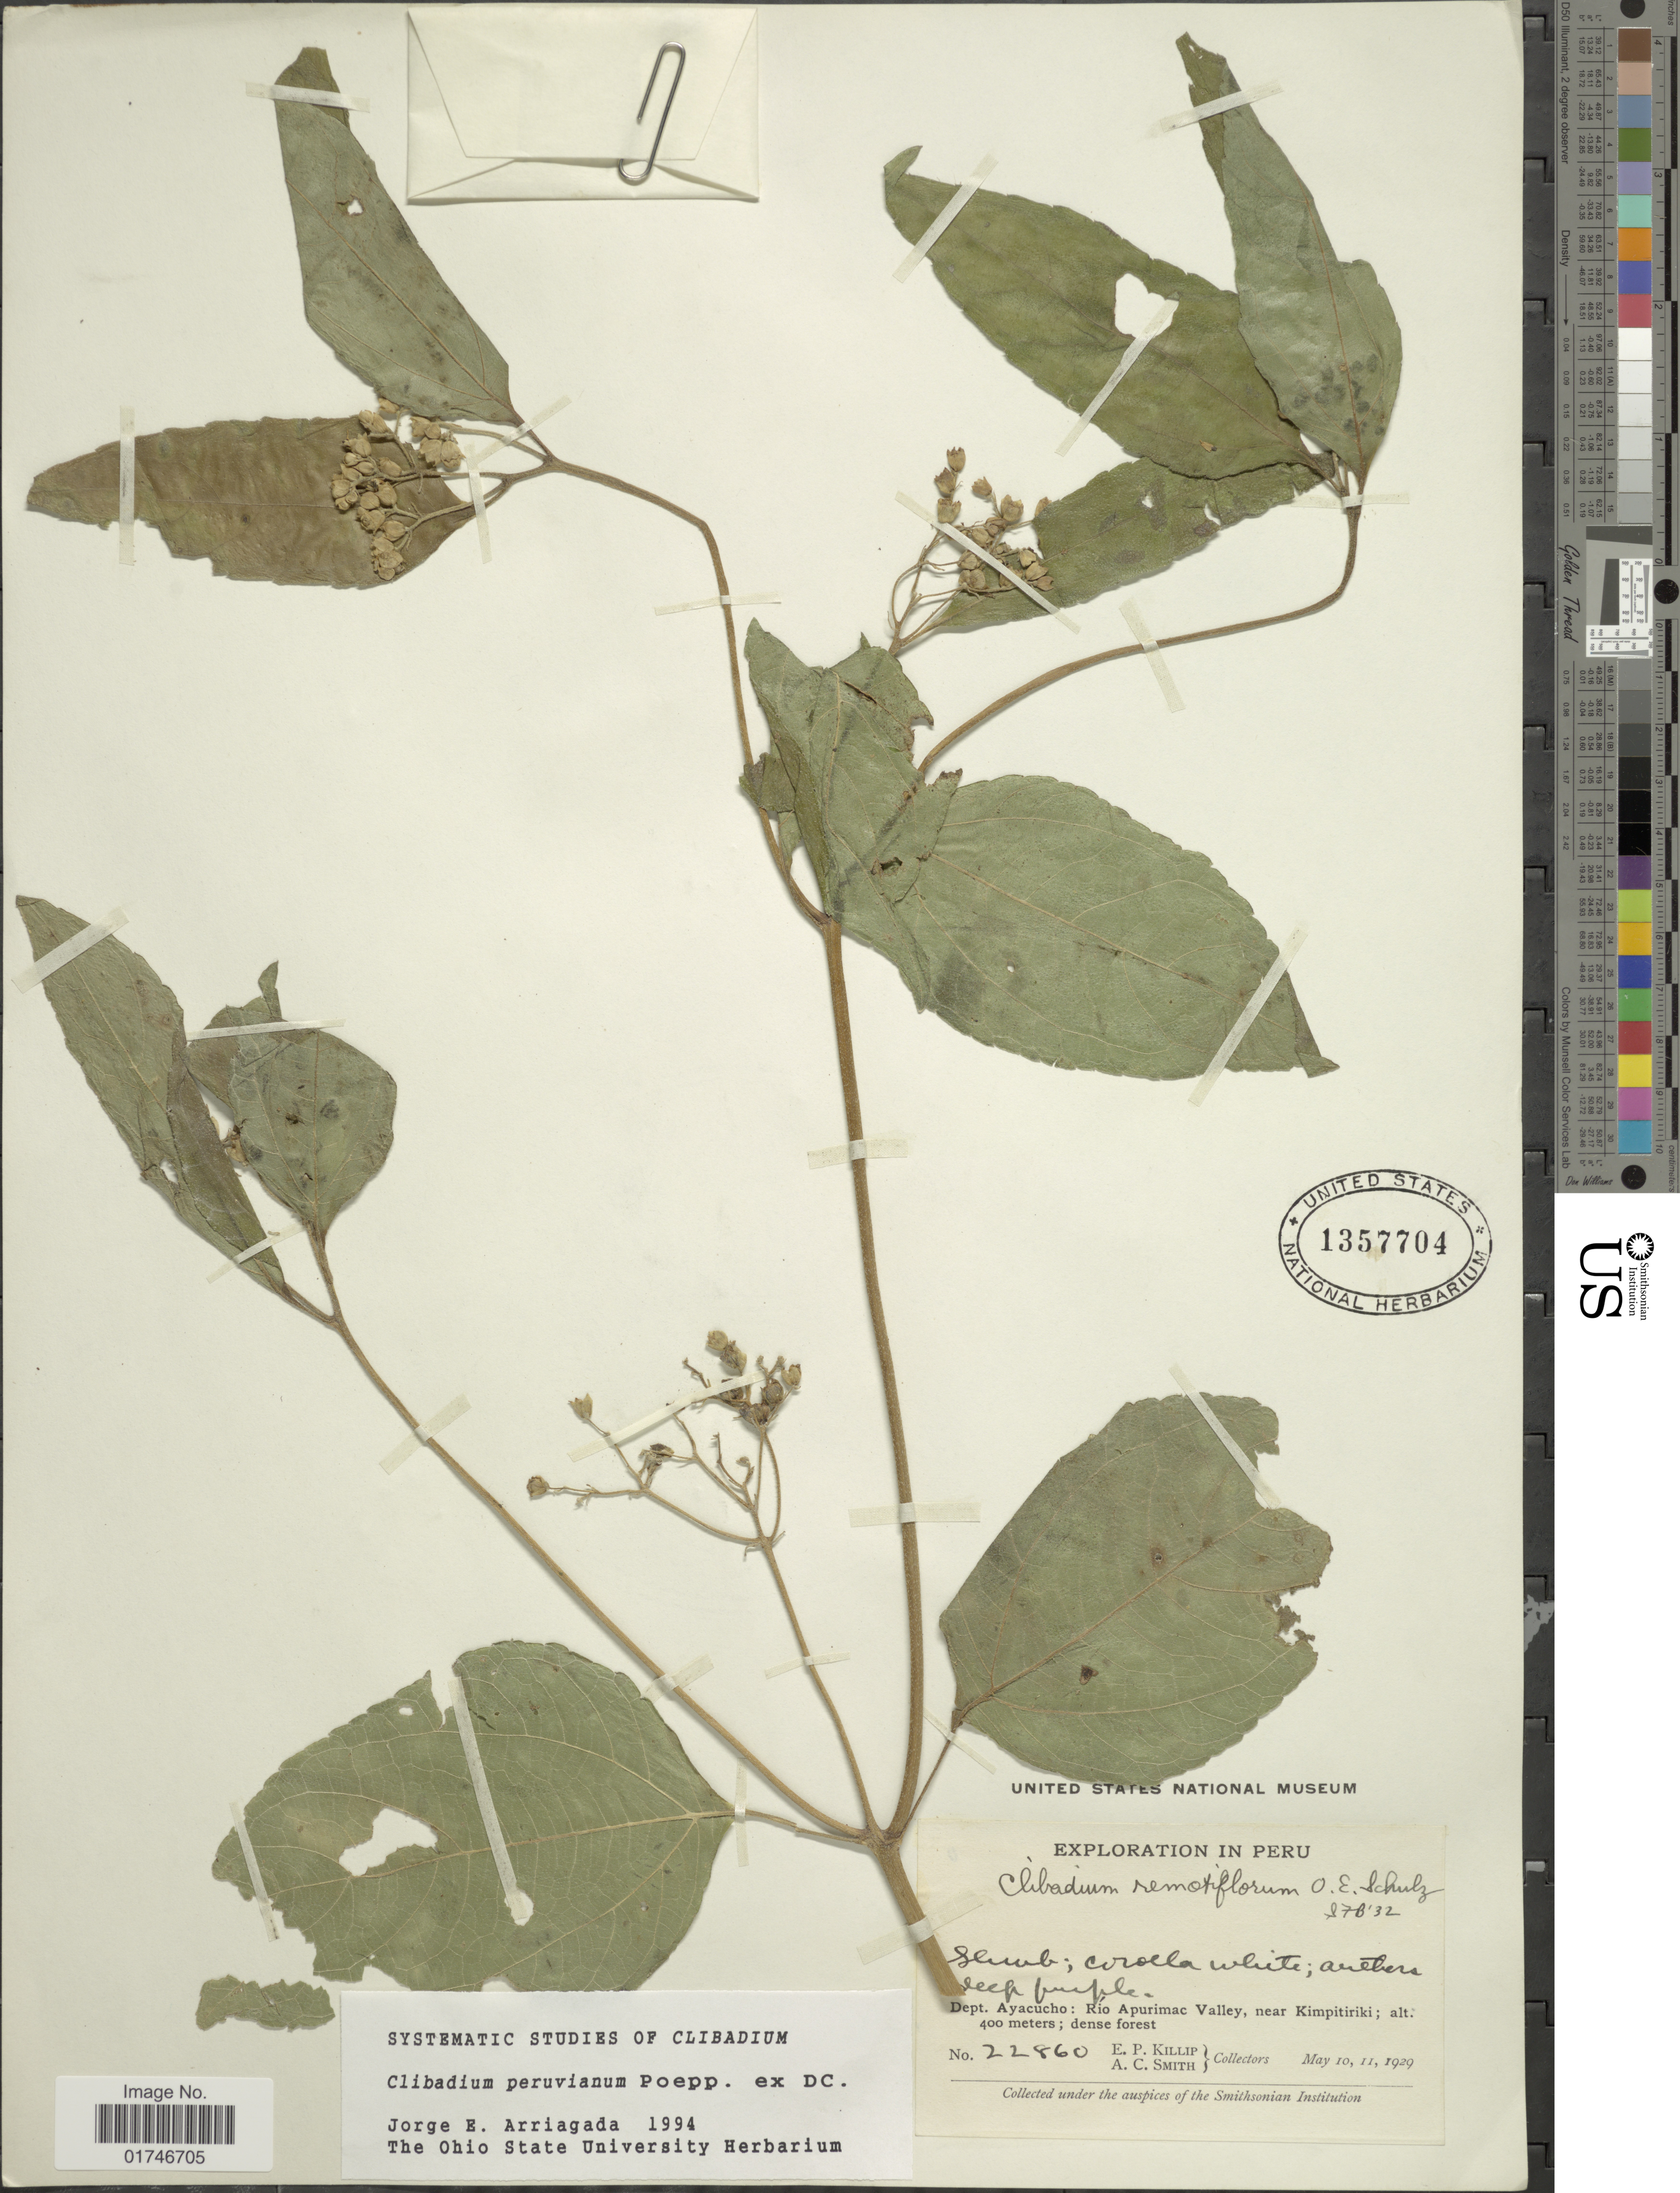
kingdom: Plantae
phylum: Tracheophyta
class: Magnoliopsida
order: Asterales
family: Asteraceae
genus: Clibadium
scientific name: Clibadium peruvianum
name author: Poepp.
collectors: E. P. Killip & A. C. Smith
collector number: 22860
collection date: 1929-05-10/1929-05-11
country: Peru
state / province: Ayacucho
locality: Dept. Ayacucho: Río Apurimac Valley, near Kimpitirika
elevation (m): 400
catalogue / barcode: US 1357704